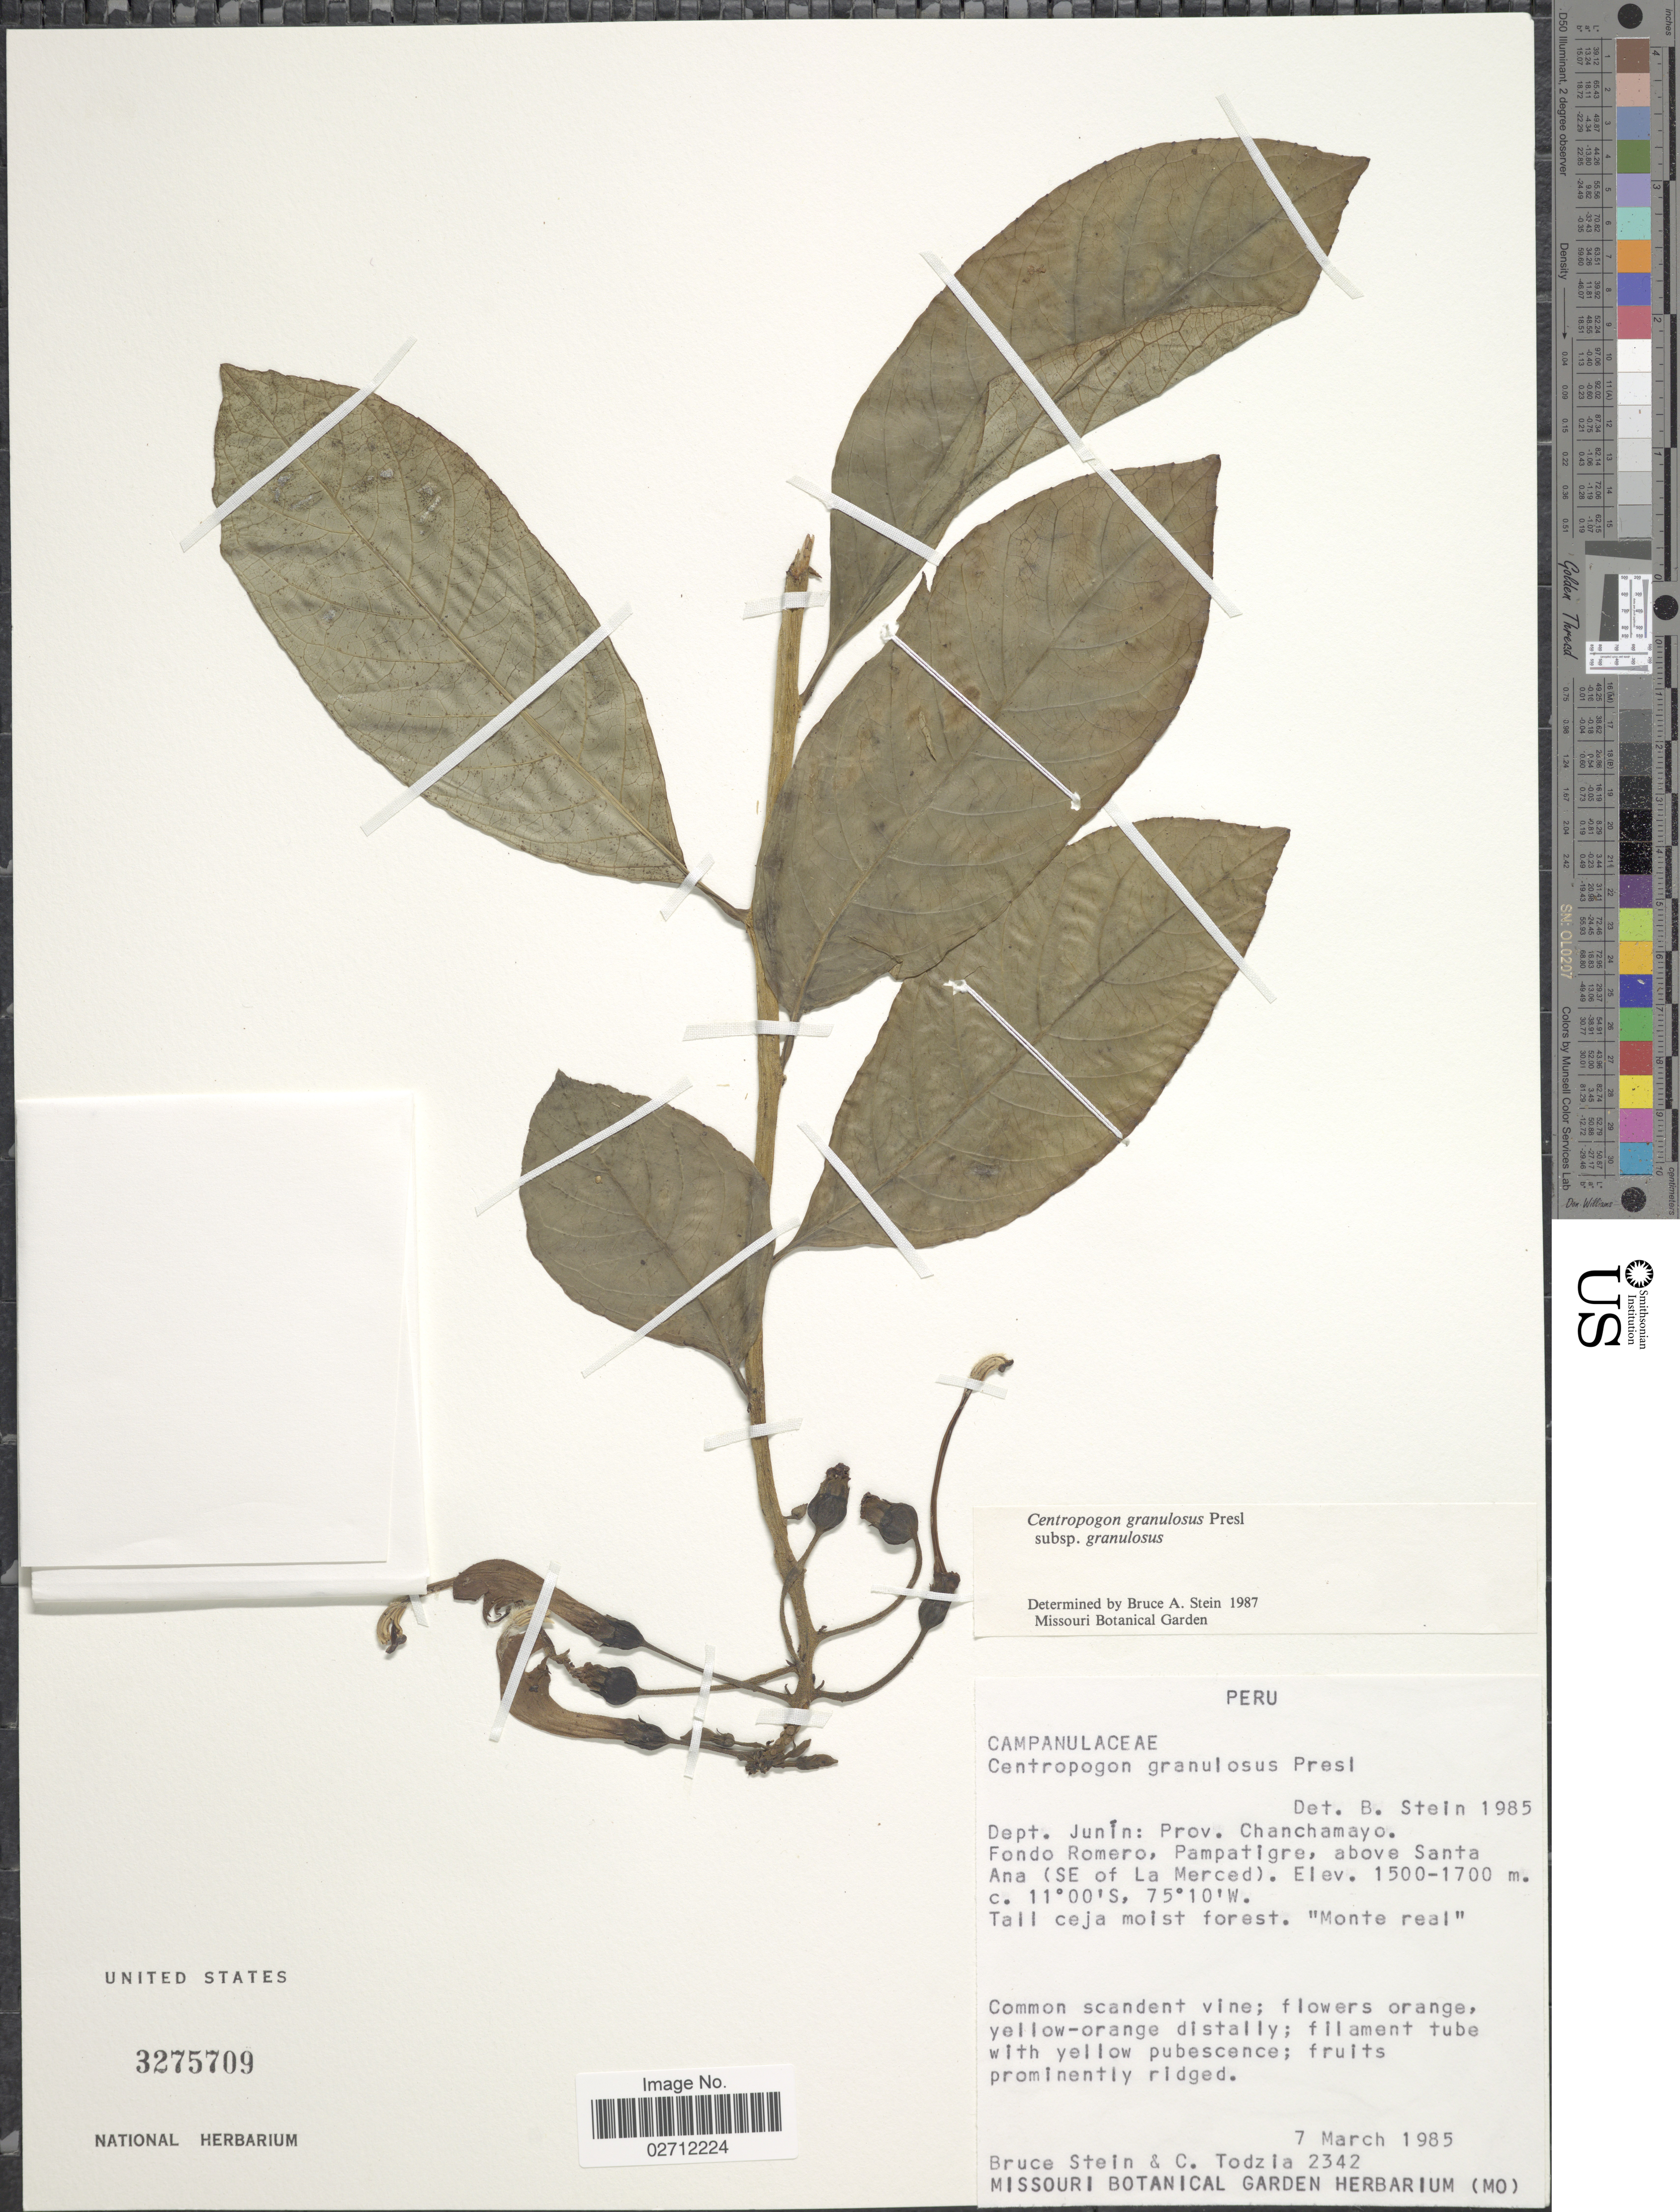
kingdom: Plantae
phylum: Tracheophyta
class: Magnoliopsida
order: Asterales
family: Campanulaceae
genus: Centropogon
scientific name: Centropogon granulosus subsp. granulosus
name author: C. Presl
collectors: B. A. Stein & C. A. Todzia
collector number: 2342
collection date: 1985-03-07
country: Peru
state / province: Junín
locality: Prov. Chanchamayo, Fondo Romero, Pampatigre, above Santa Ana (SE of La Merced).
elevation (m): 1500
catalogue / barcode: US 3275709